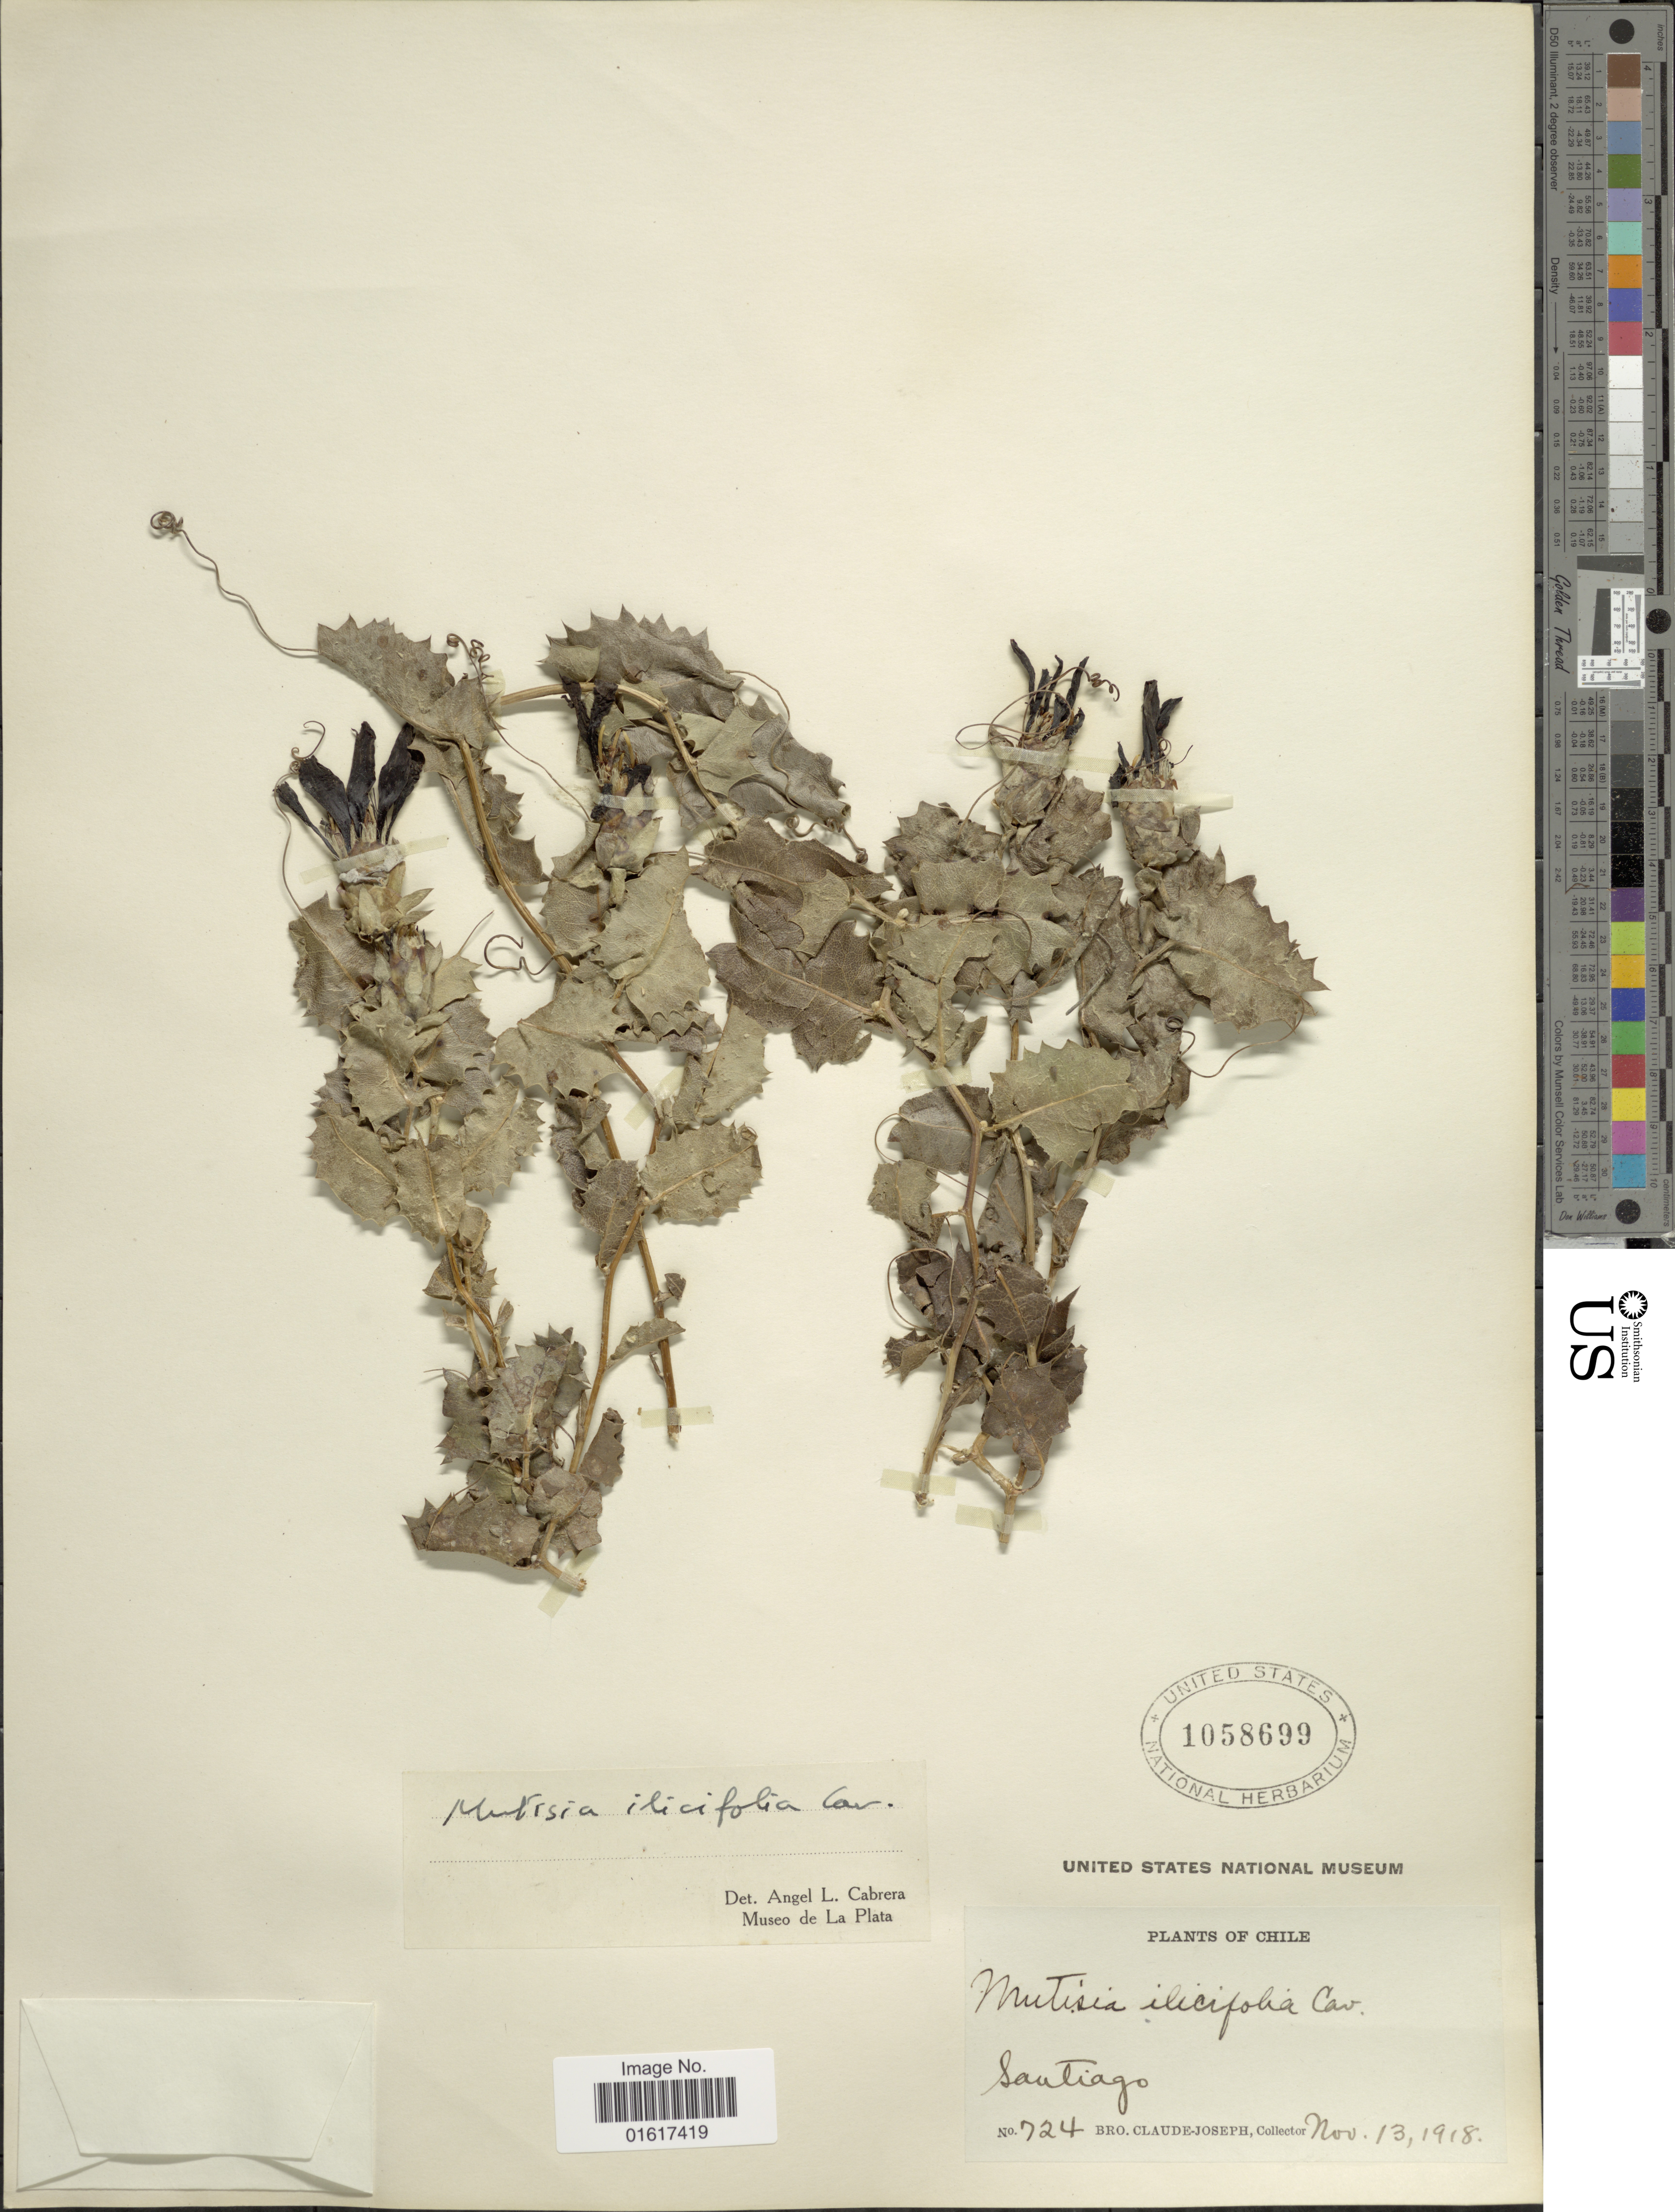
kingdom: Plantae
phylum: Tracheophyta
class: Magnoliopsida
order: Asterales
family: Asteraceae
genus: Mutisia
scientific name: Mutisia ilicifolia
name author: Cav.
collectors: Bro. Claude-Joseph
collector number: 724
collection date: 1918-11-13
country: Chile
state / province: Región Metropolitana (RM)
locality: Santiago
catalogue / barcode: US 1058699